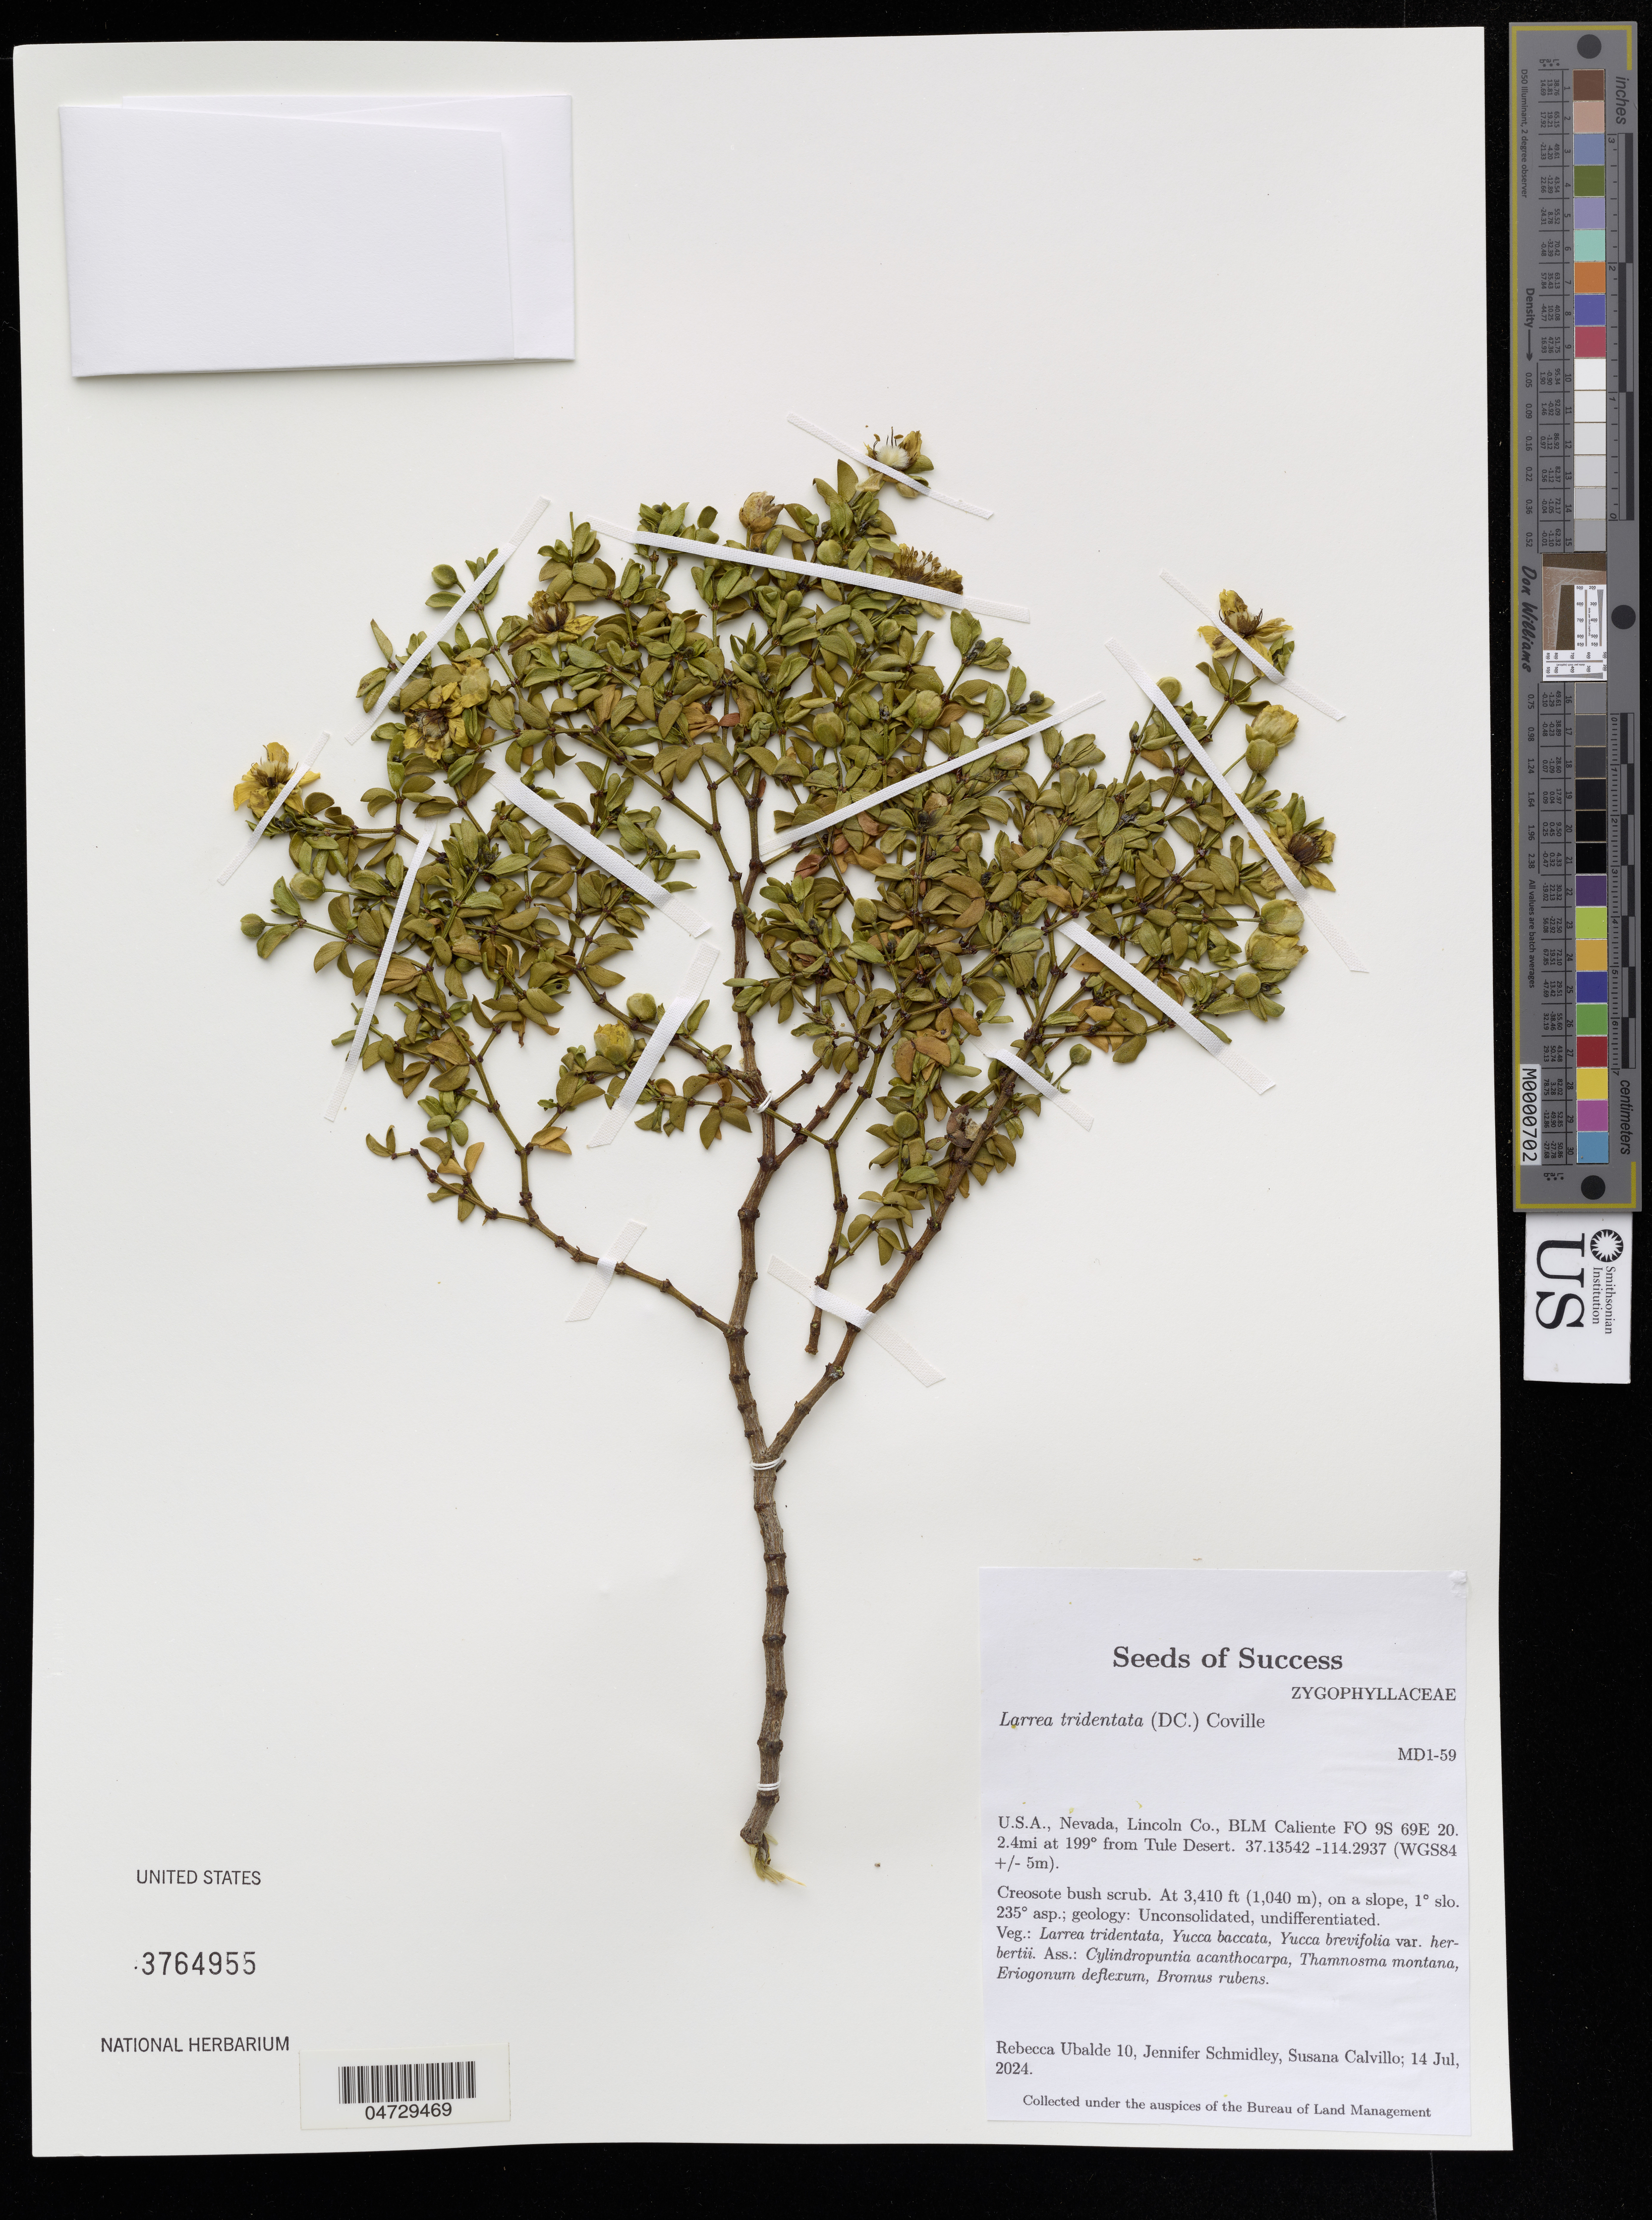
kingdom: Plantae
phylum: Tracheophyta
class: Magnoliopsida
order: Zygophyllales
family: Zygophyllaceae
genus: Larrea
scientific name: Larrea tridentata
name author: (Sessé & Moc. ex DC.) Coville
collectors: R. Ubalde, J. Schmidley & S. Calvillo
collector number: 10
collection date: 2024-07-14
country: United States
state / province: Nevada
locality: Lincoln Co., BLM Caliente FO 9S 69E 20. 2.4mi at 199° from Tule Desert. (WGS84 +/- 5m).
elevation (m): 1039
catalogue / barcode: US 3764955